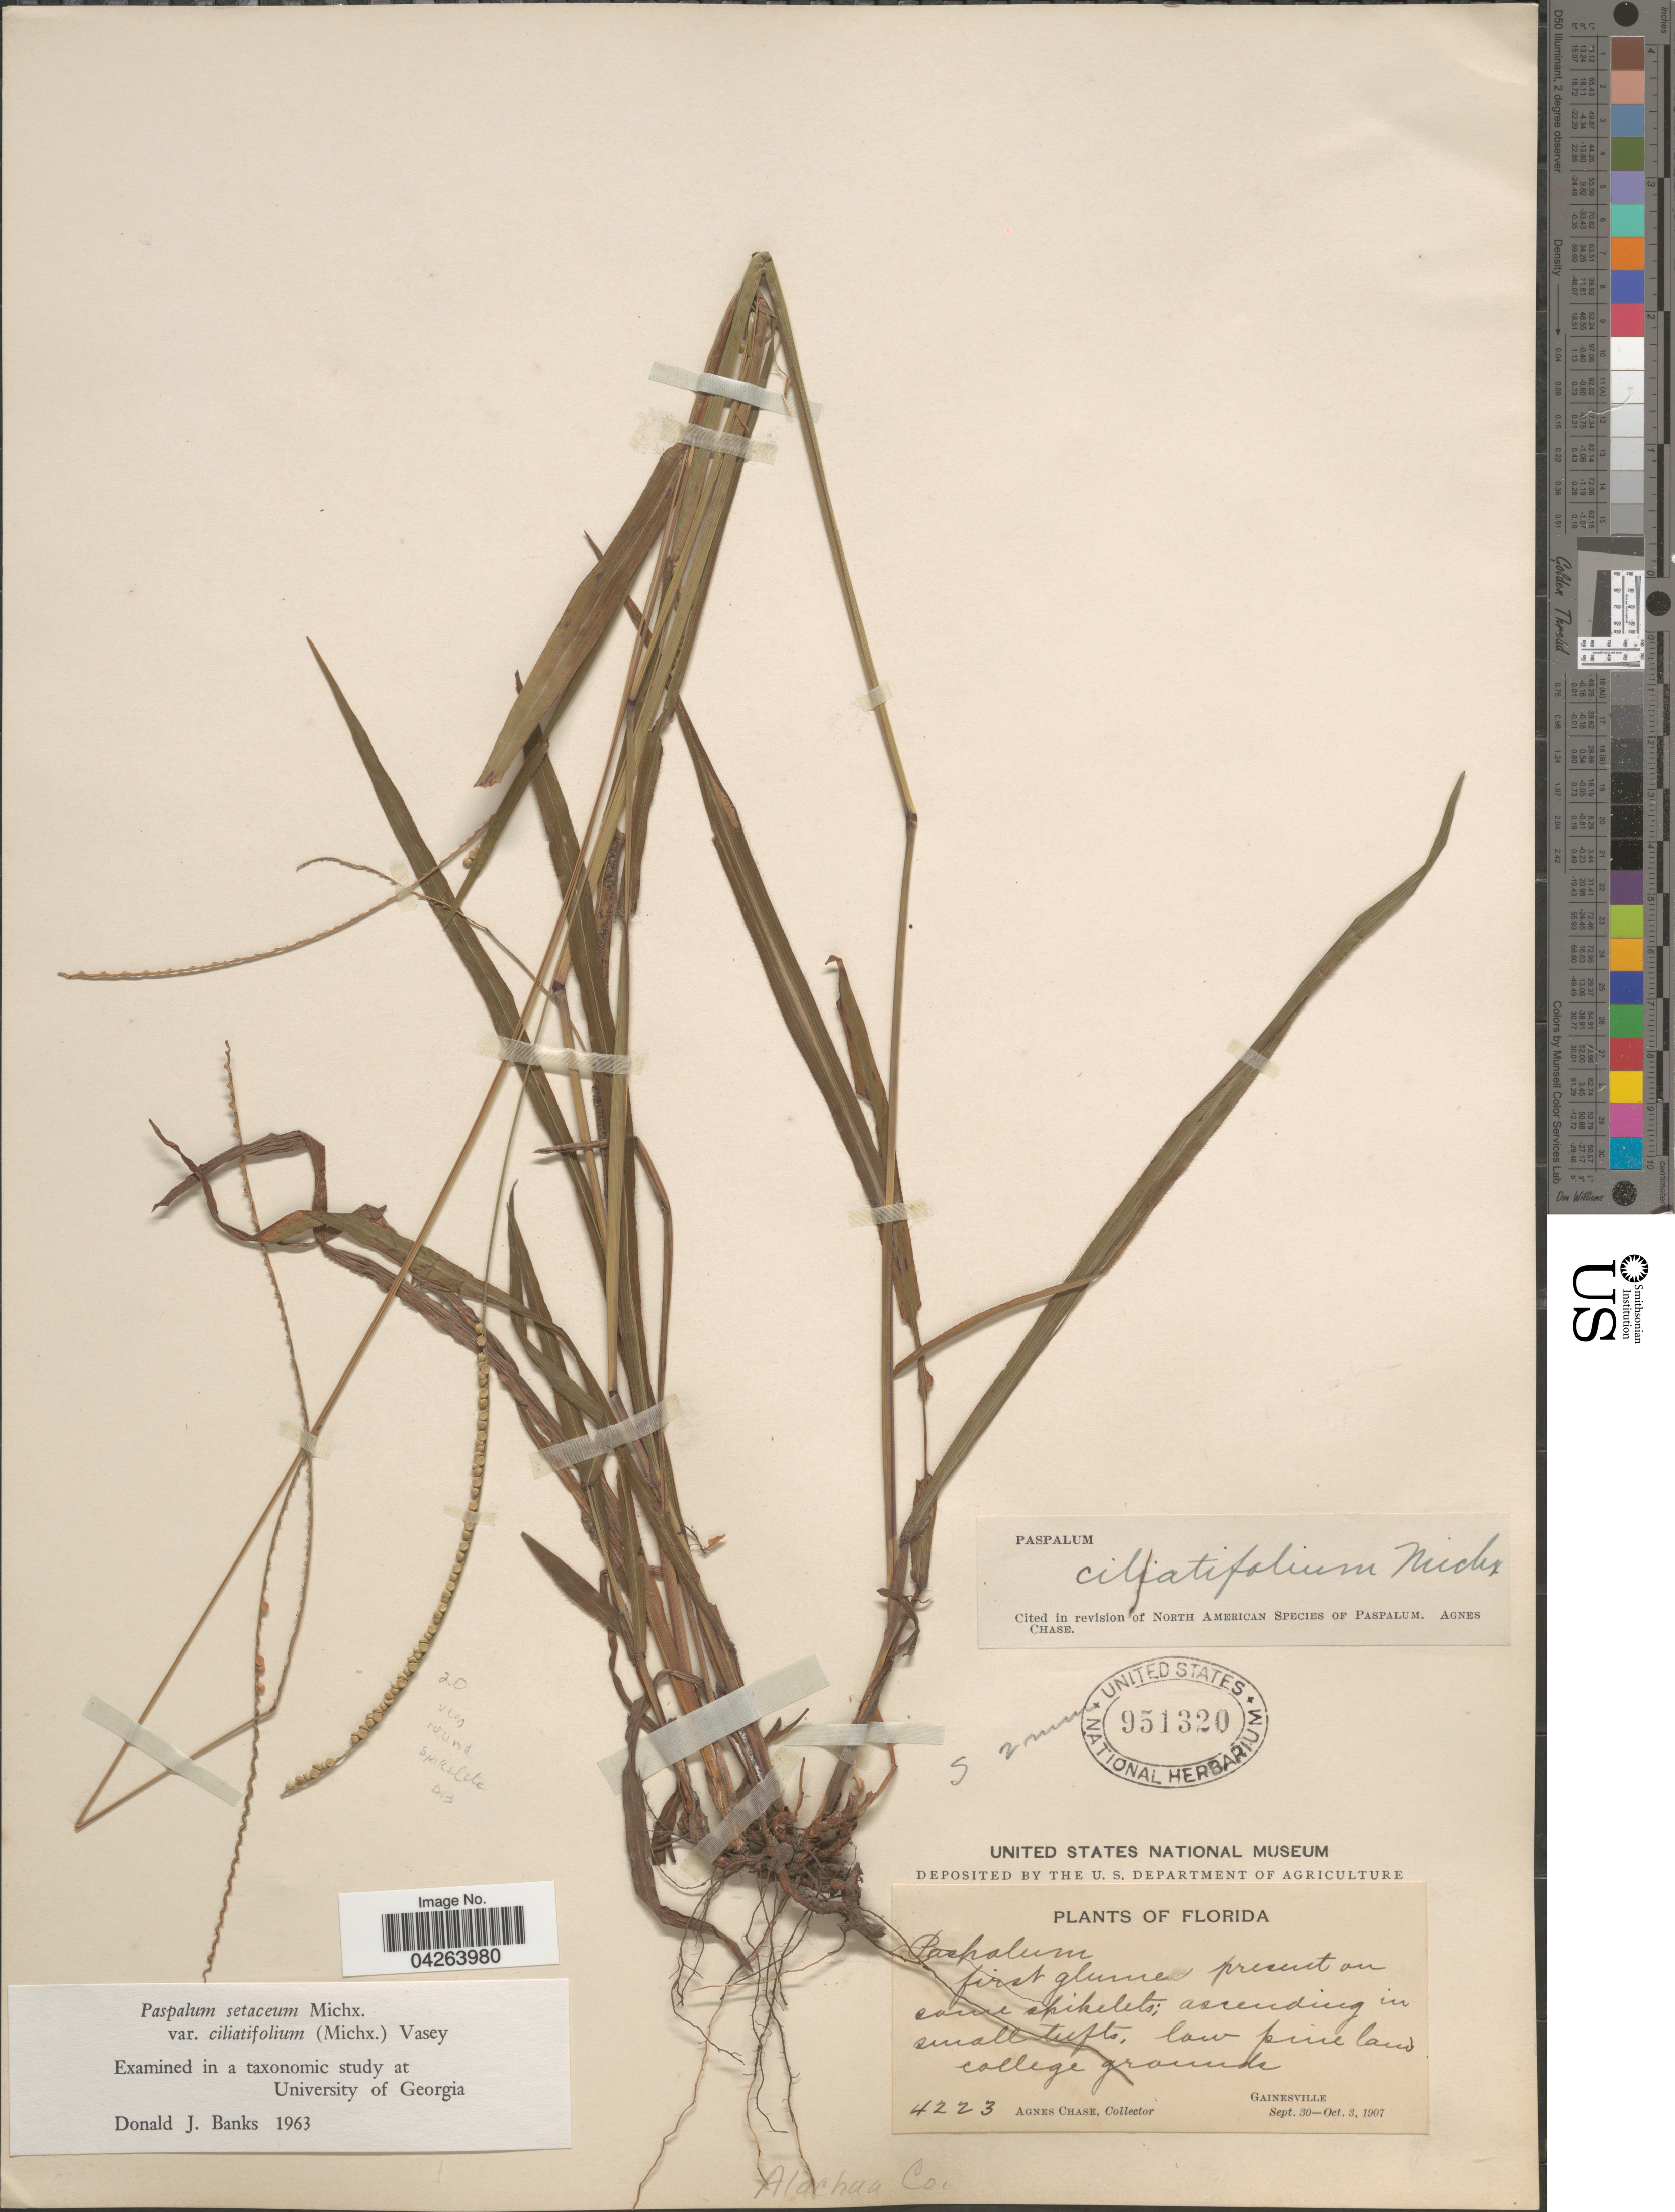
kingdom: Plantae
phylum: Tracheophyta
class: Liliopsida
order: Poales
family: Poaceae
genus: Paspalum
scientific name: Paspalum setaceum var. ciliatifolium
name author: (Michx.) Vasey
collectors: A. Chase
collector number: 4223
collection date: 1907-09-30/1907-10-03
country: United States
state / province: Florida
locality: Gainesville. Alachua Co.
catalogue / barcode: US 951320